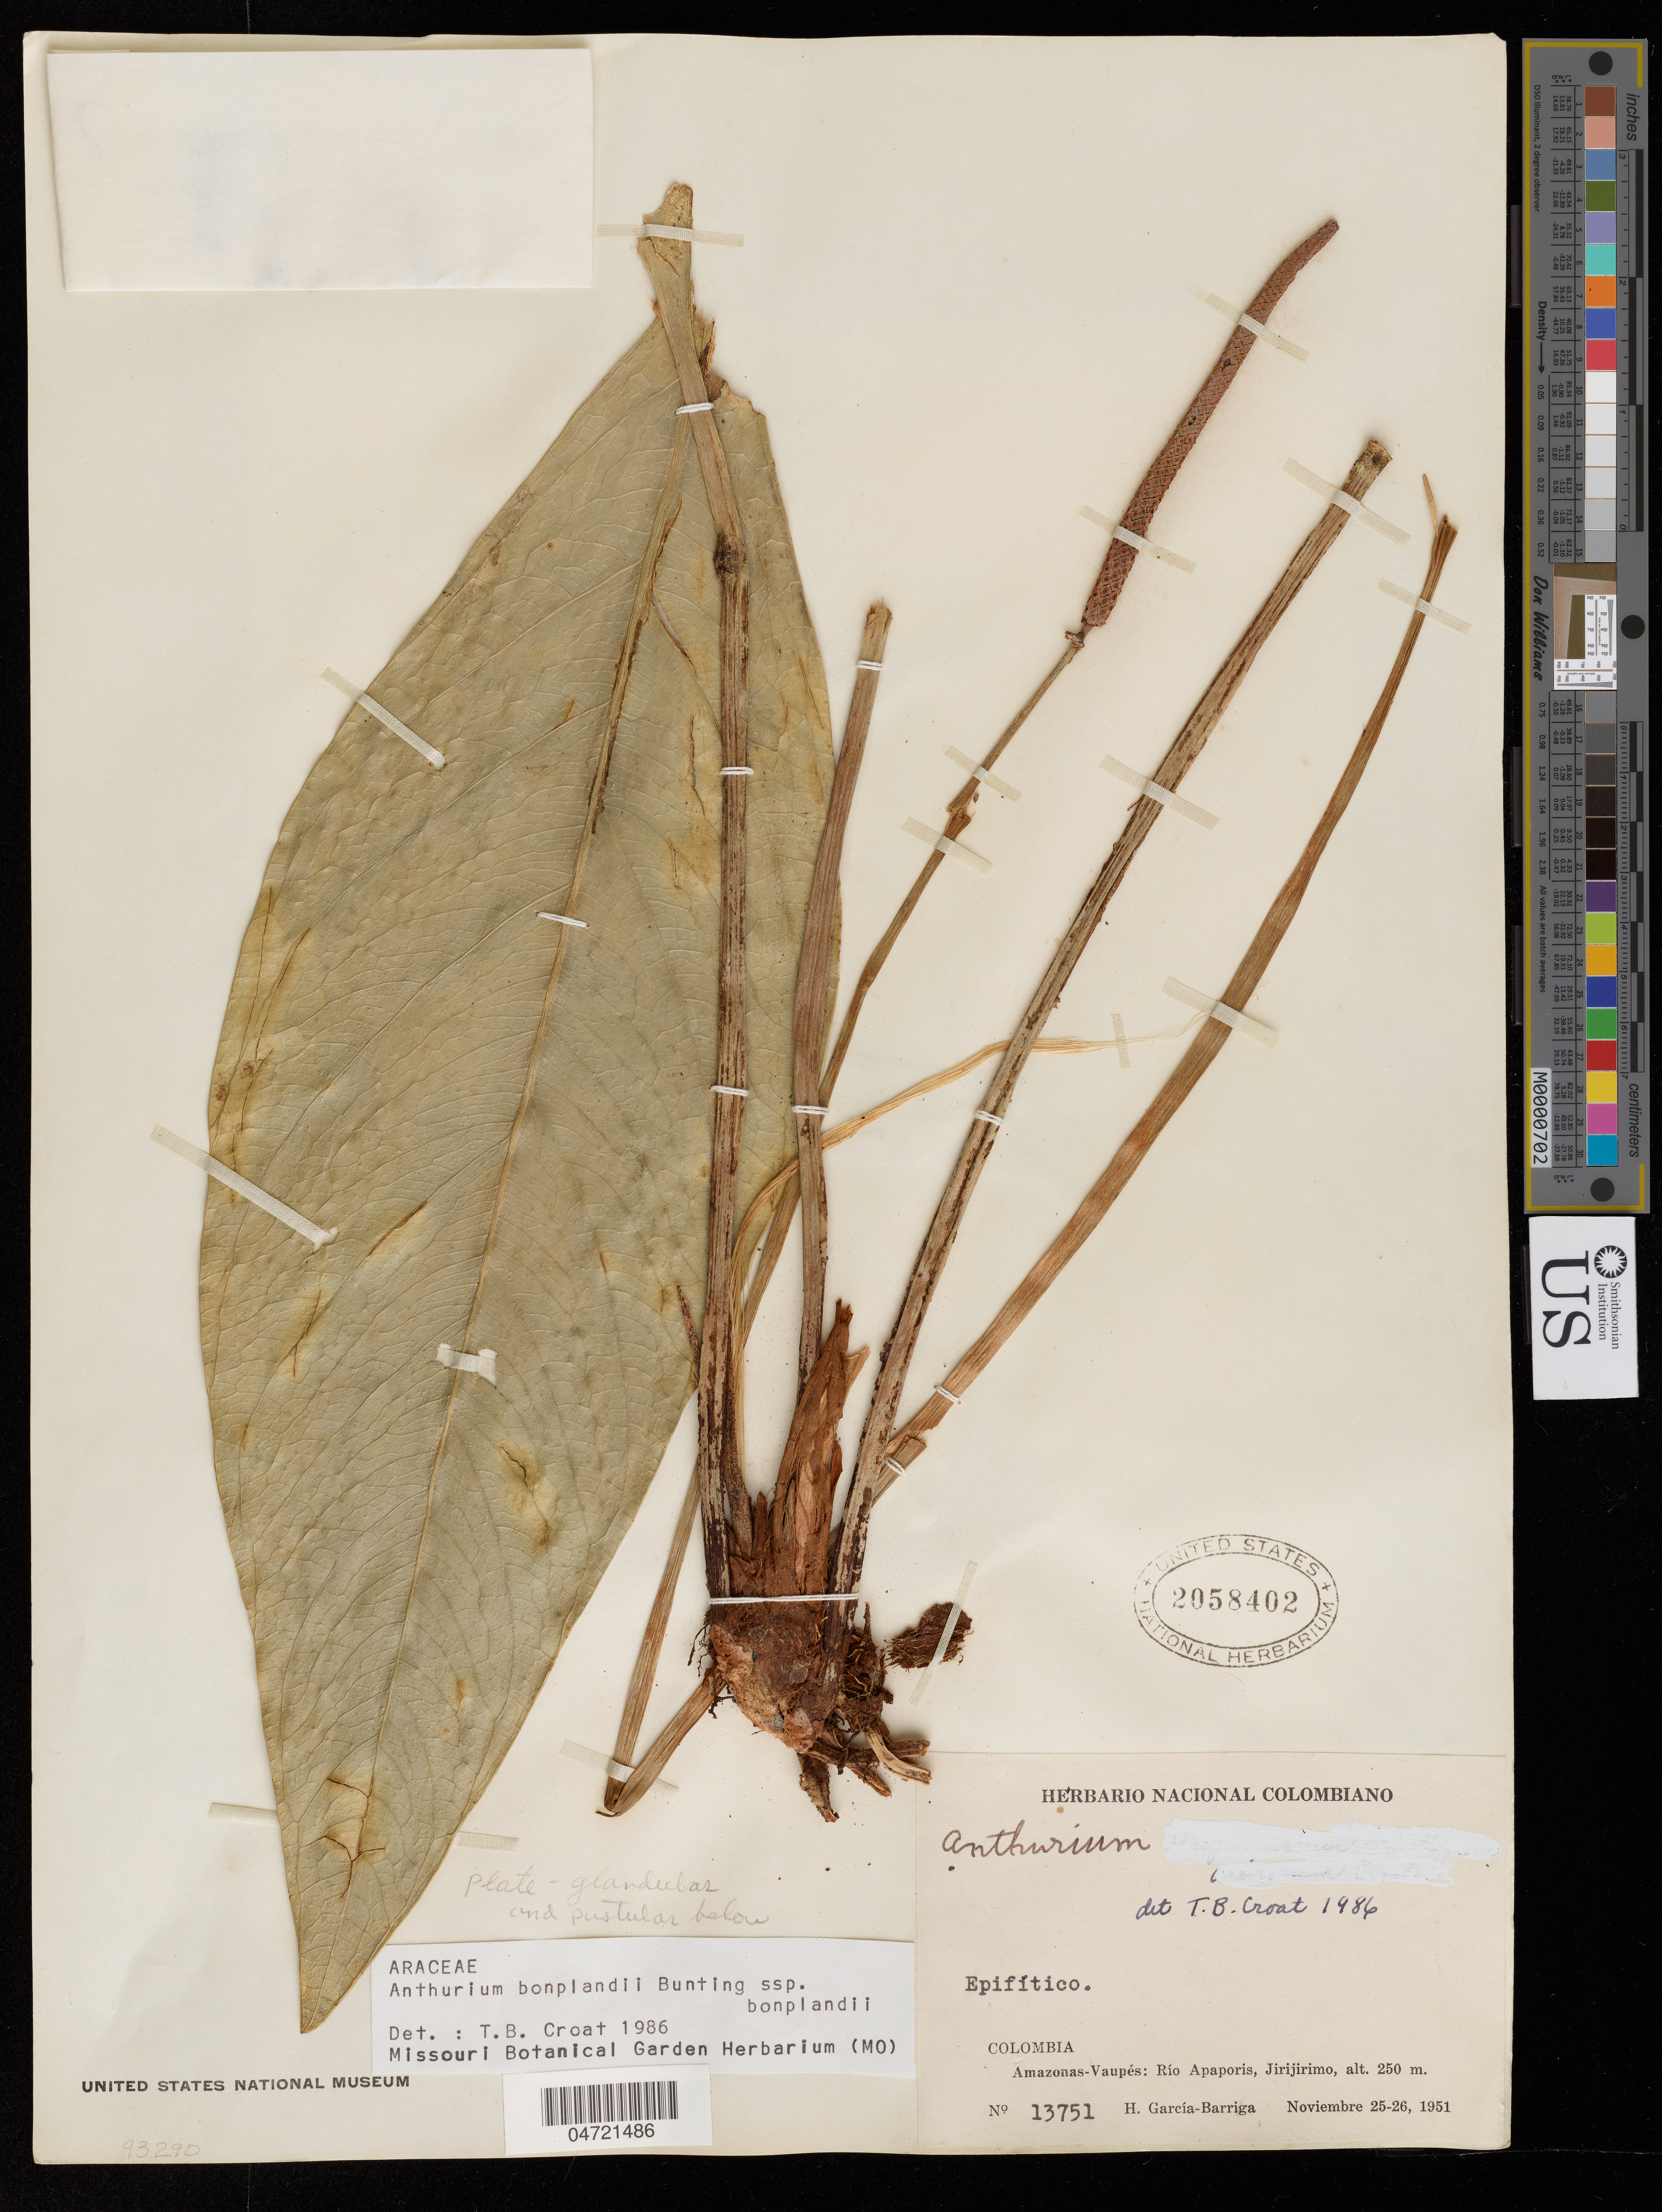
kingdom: Plantae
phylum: Tracheophyta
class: Liliopsida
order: Alismatales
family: Araceae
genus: Anthurium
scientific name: Anthurium bonplandii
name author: G.S. Bunting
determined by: Croat, Thomas B., Missouri Botanical Garden (MO)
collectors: H. García Barriga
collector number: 13751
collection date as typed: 25 Nov 1951 and 26 Nov 1951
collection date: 1951-11-25,1951-11-26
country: Colombia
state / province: Amazônas / Vaupés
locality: Rio Apaporis, Jirijirimo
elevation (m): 250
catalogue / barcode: US 2058402